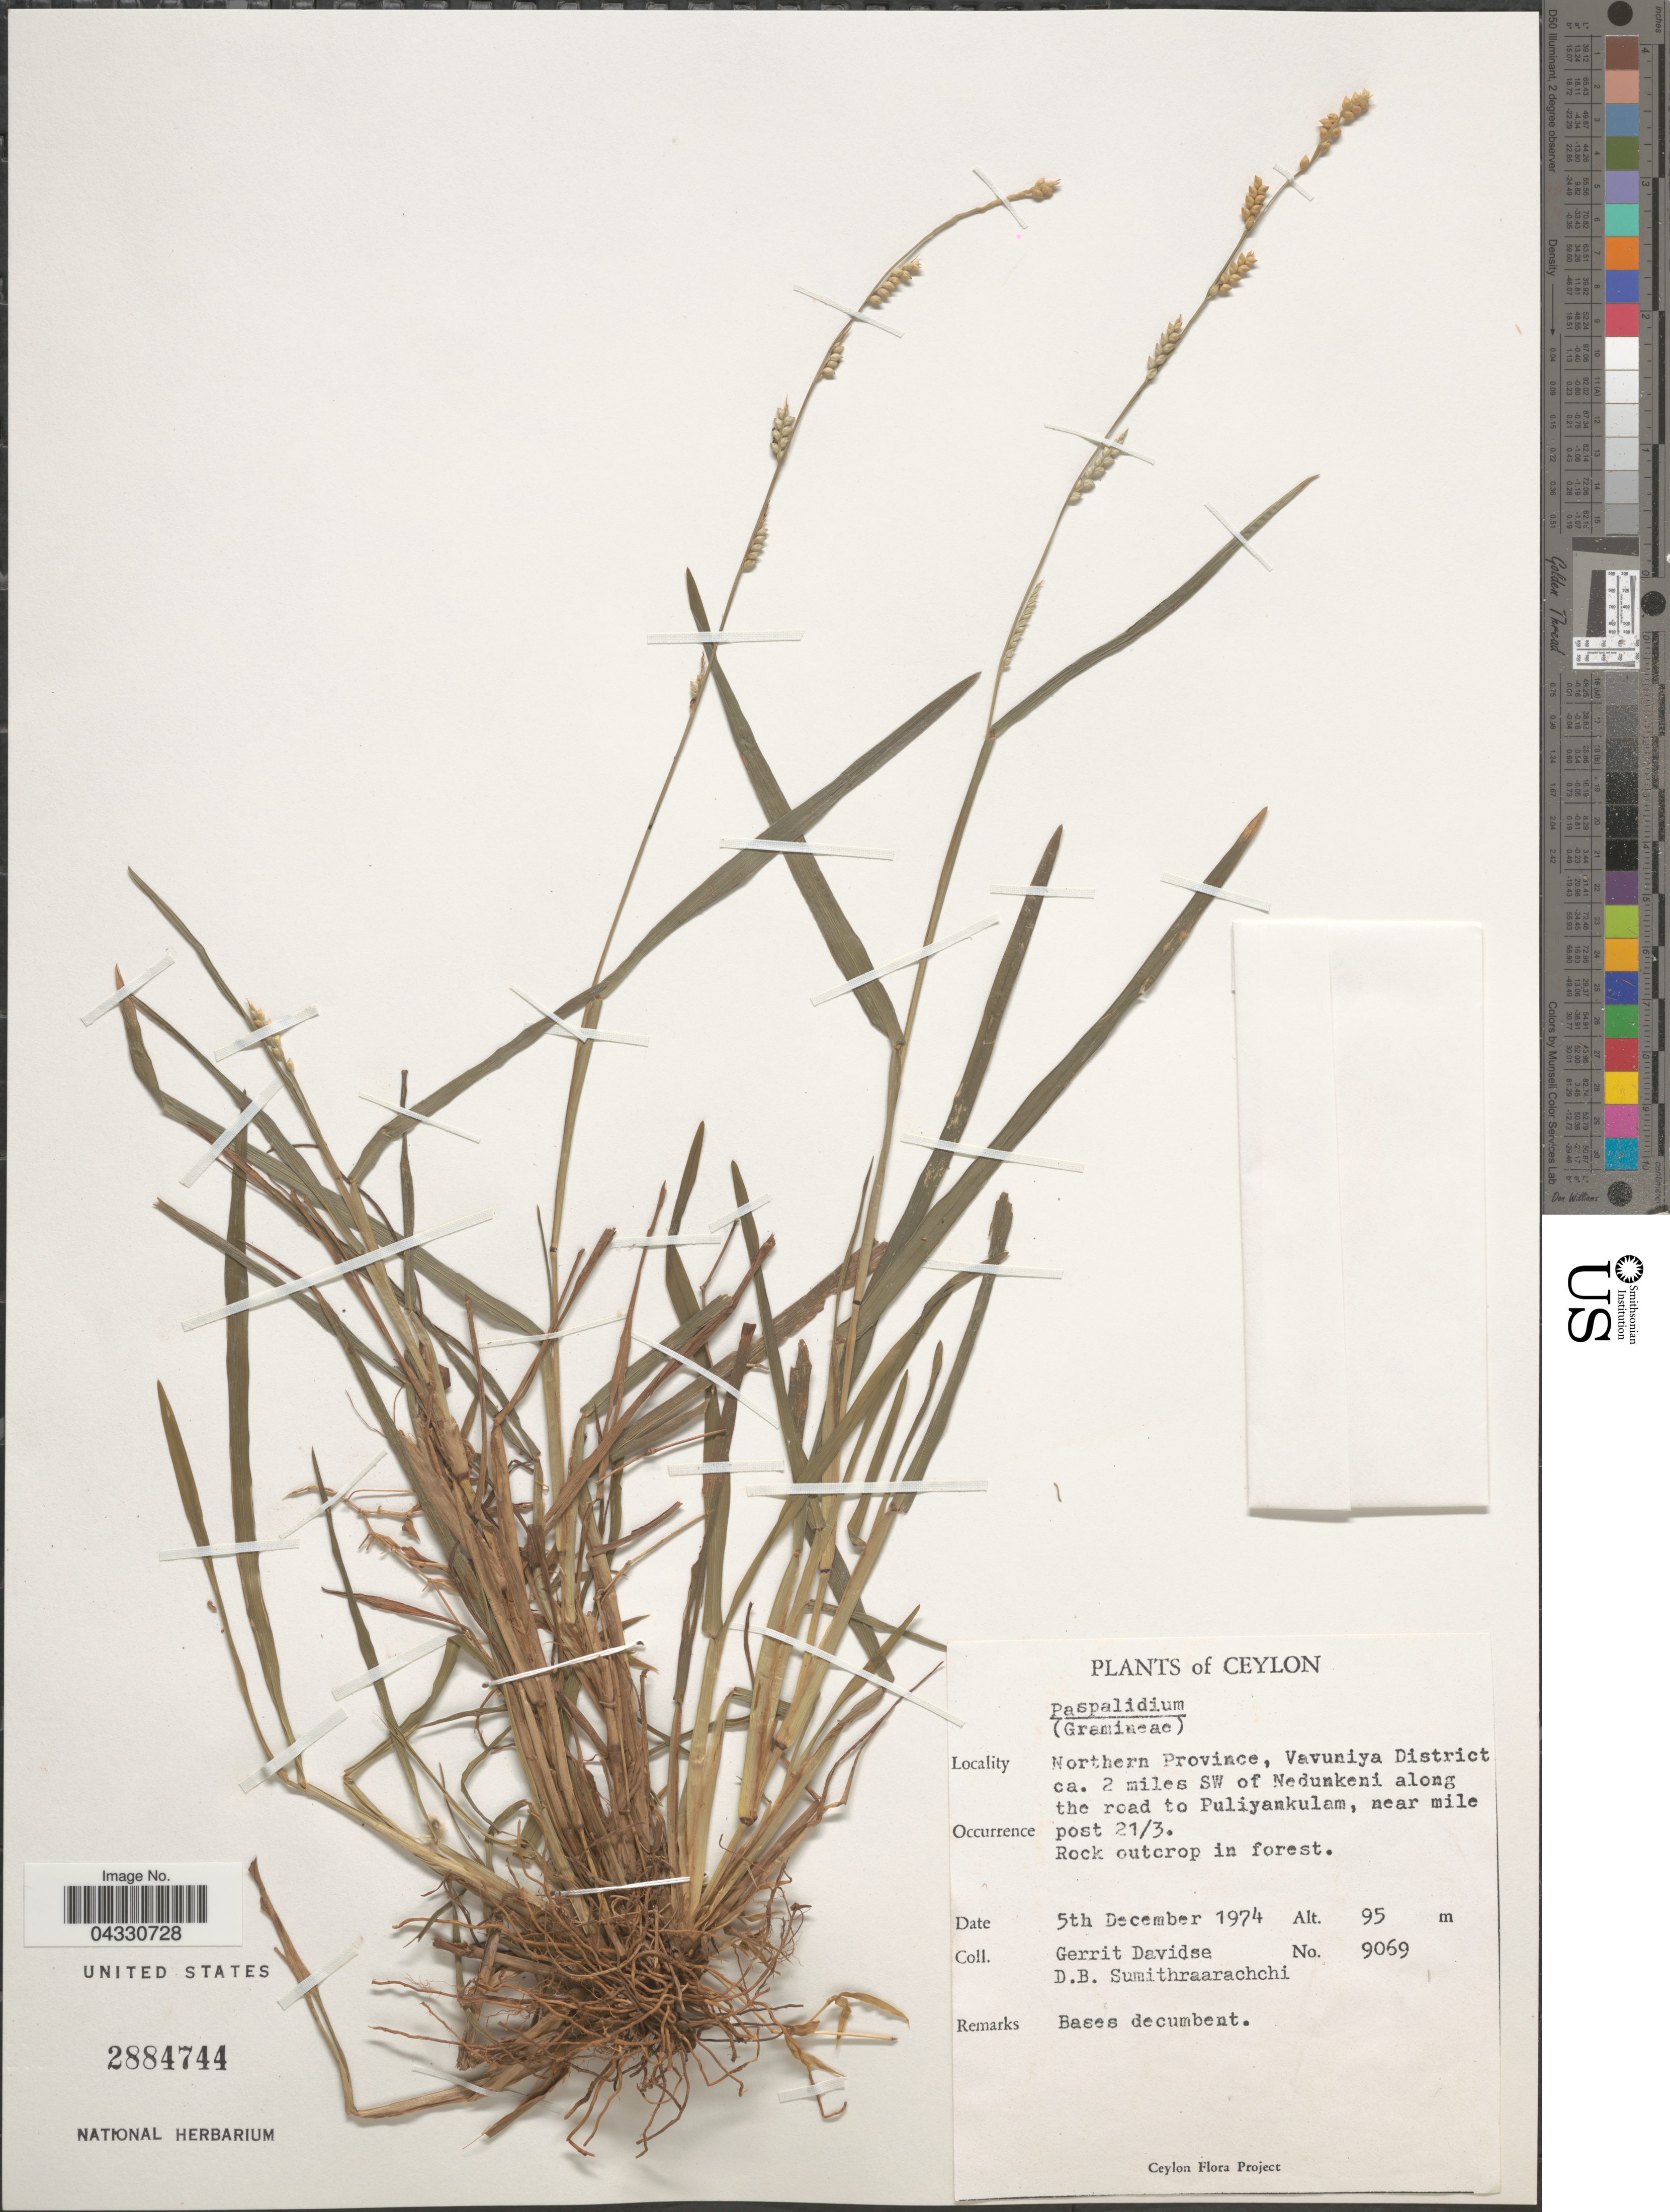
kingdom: Plantae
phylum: Tracheophyta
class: Liliopsida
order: Poales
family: Poaceae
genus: Setaria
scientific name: Setaria sp.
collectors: G. Davidse & D. B. Sumithraarachchi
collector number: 9069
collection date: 1974-12-05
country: Sri Lanka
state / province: Northern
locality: Ceylon. Vavuniya District, ca. 2 miles SW of Nedunkeni along the road to Puliyankulam, near mile post 21/3.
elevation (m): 95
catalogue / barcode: US 2884744